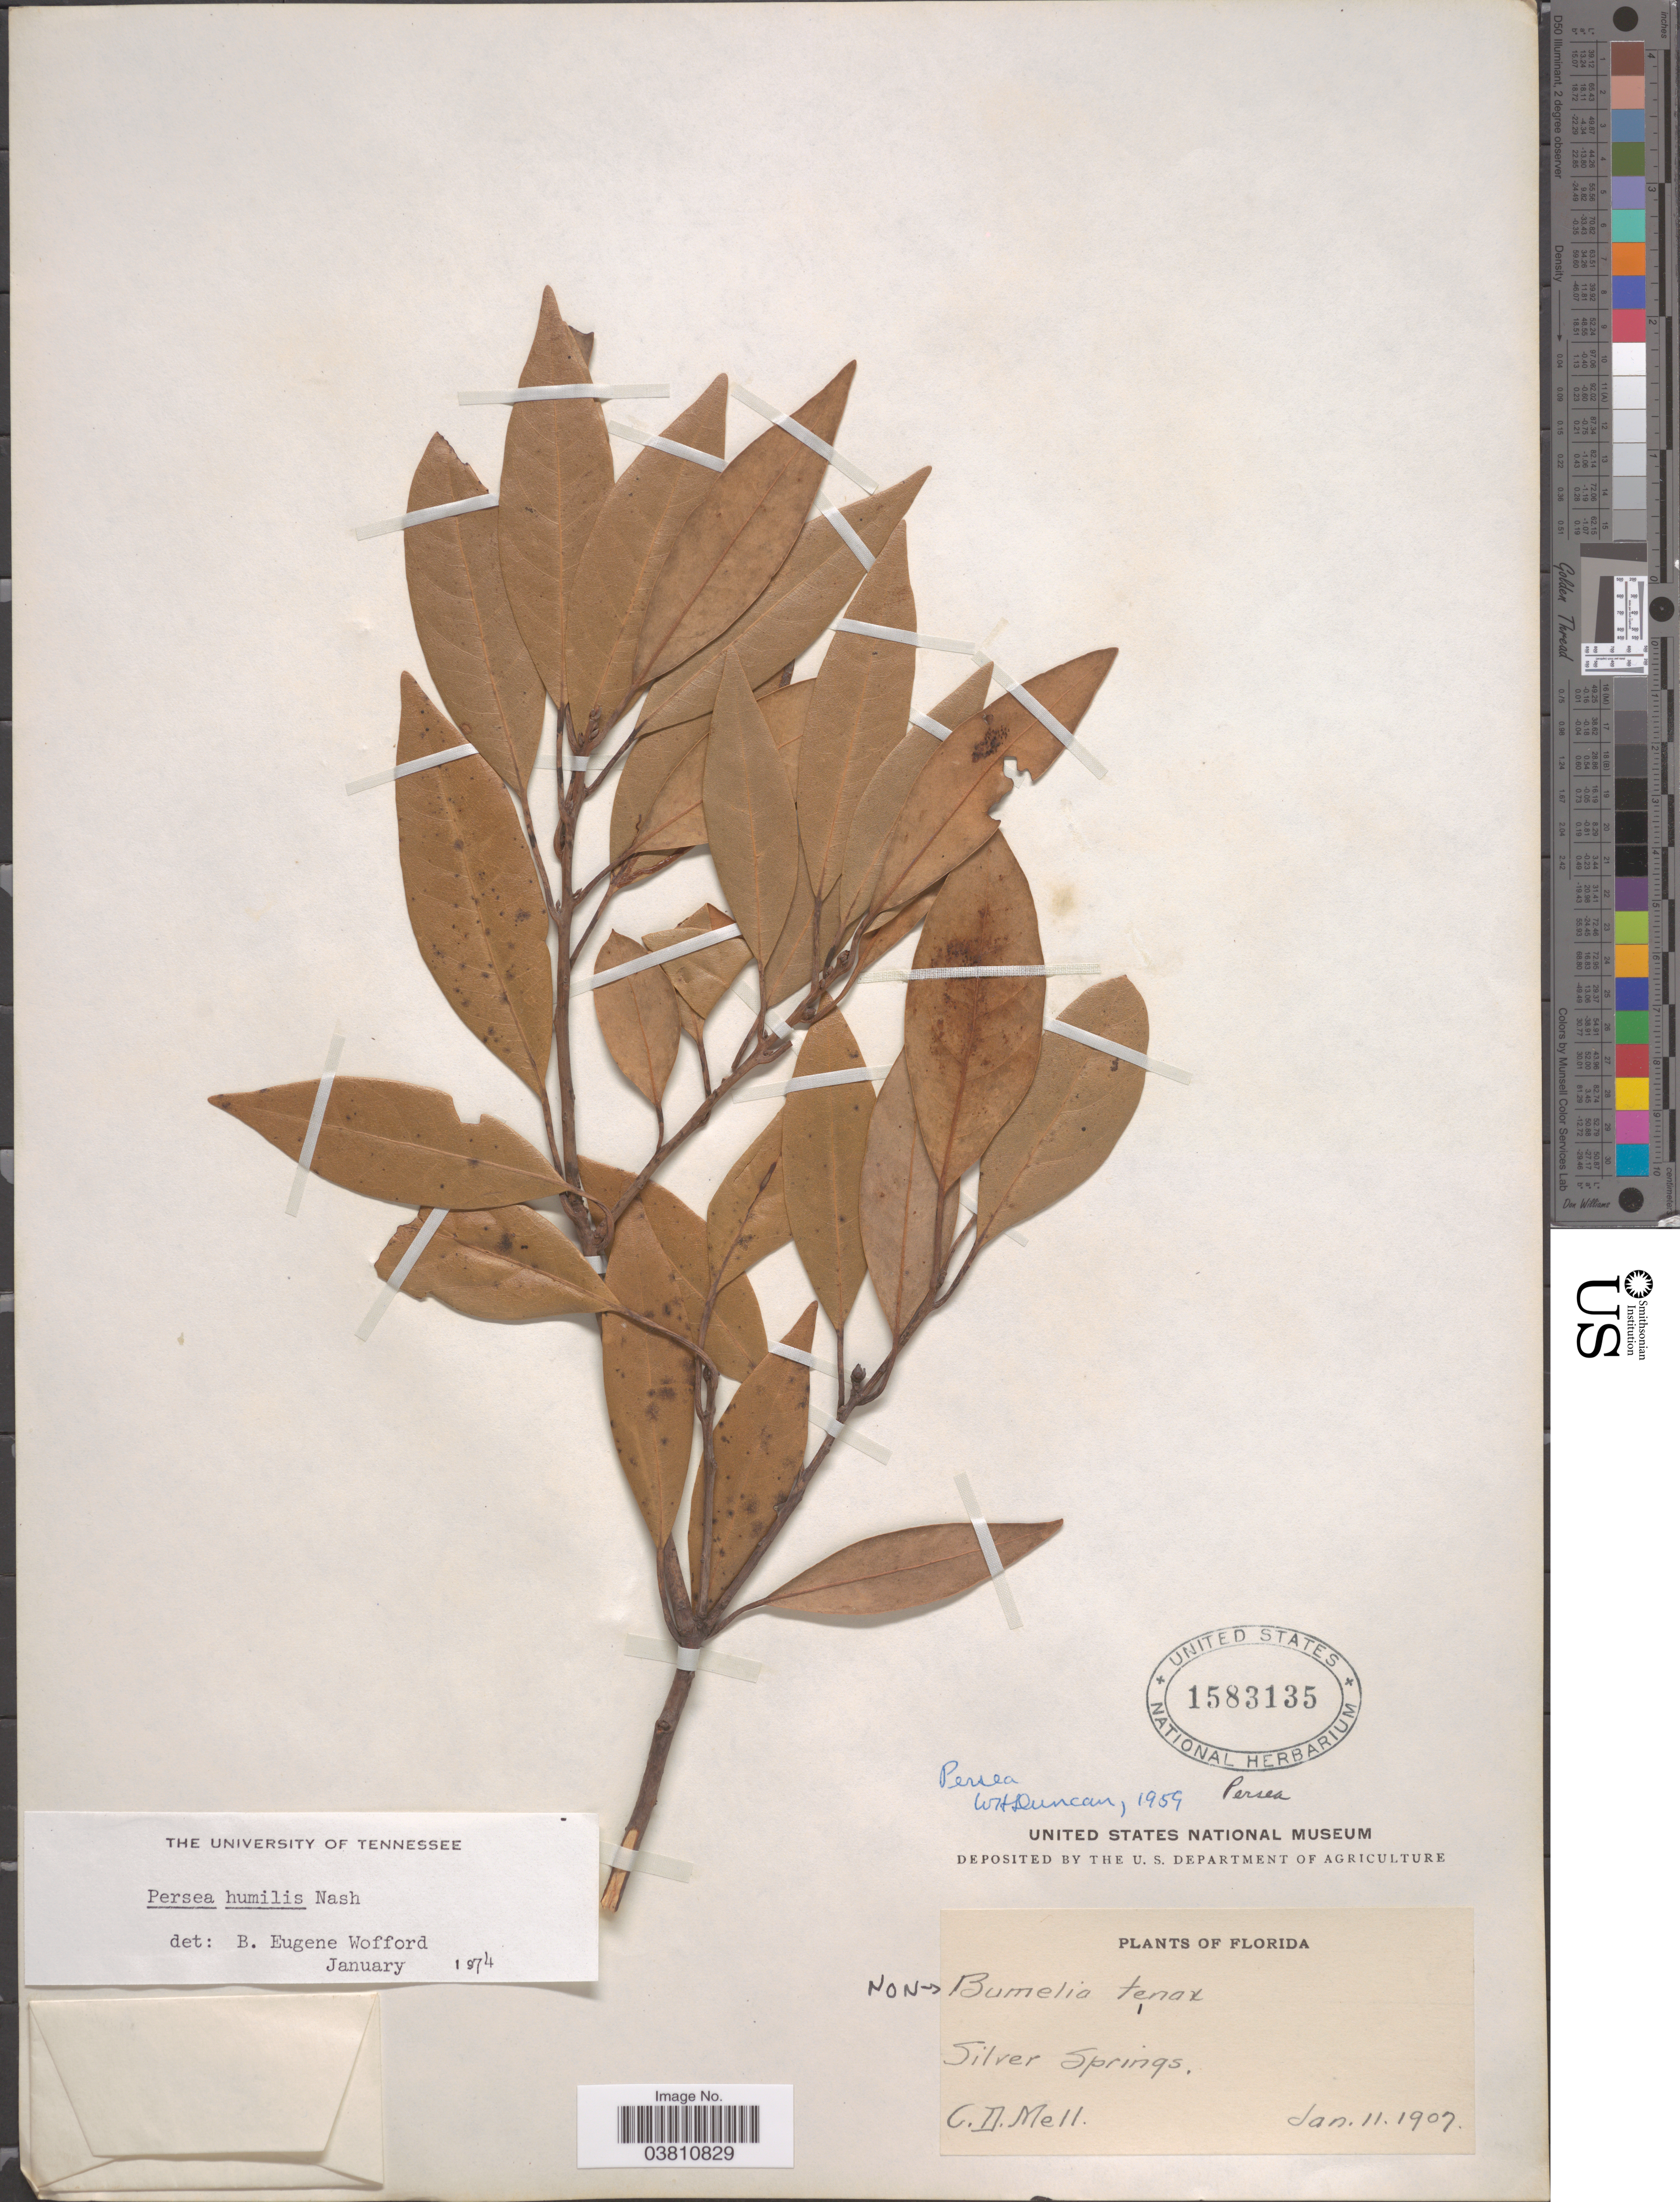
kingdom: Plantae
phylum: Tracheophyta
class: Magnoliopsida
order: Laurales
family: Lauraceae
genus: Persea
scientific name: Persea humilis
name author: Nash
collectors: C. D. Mell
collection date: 1907-01-11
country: United States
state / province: Florida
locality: Silver Springs.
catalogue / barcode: US 1583135